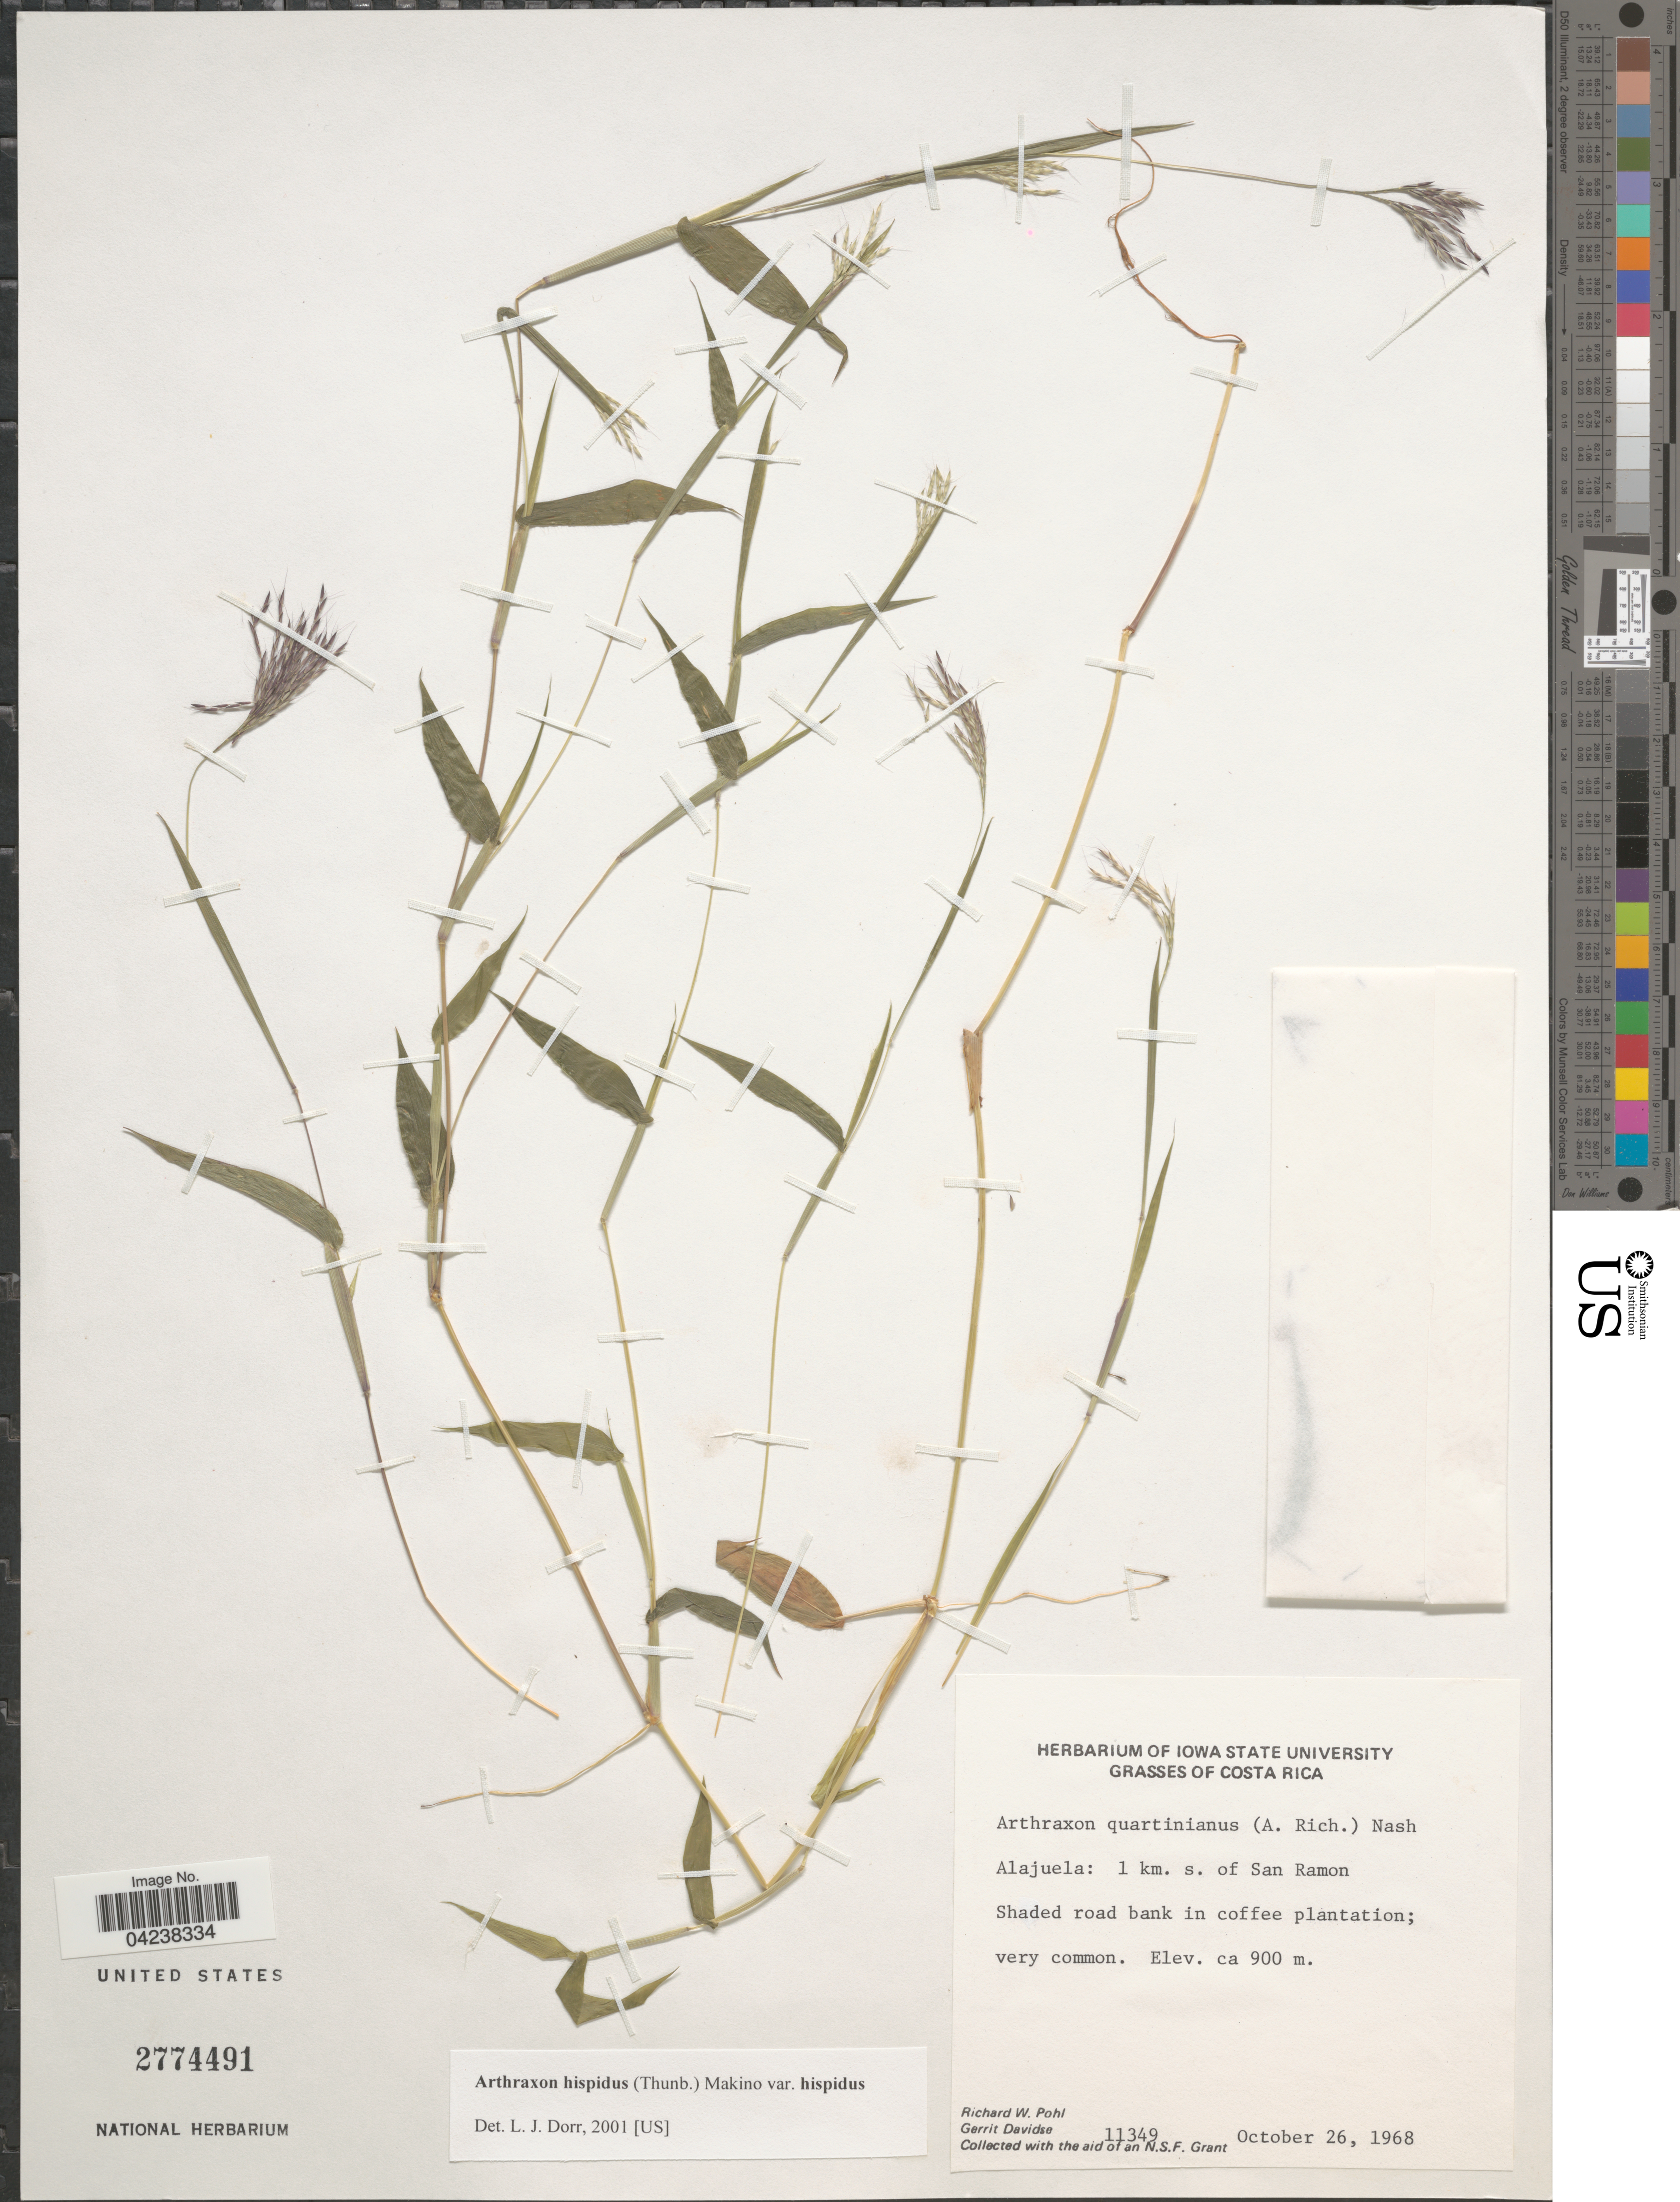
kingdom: Plantae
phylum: Tracheophyta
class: Liliopsida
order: Poales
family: Poaceae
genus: Arthraxon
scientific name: Arthraxon hispidus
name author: (Thunb.) Makino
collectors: R. W. Pohl & G. Davidse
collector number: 11349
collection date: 1968-10-26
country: Costa Rica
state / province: Alajuela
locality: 1 km. s. of San Ramon.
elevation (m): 900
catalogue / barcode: US 2774491